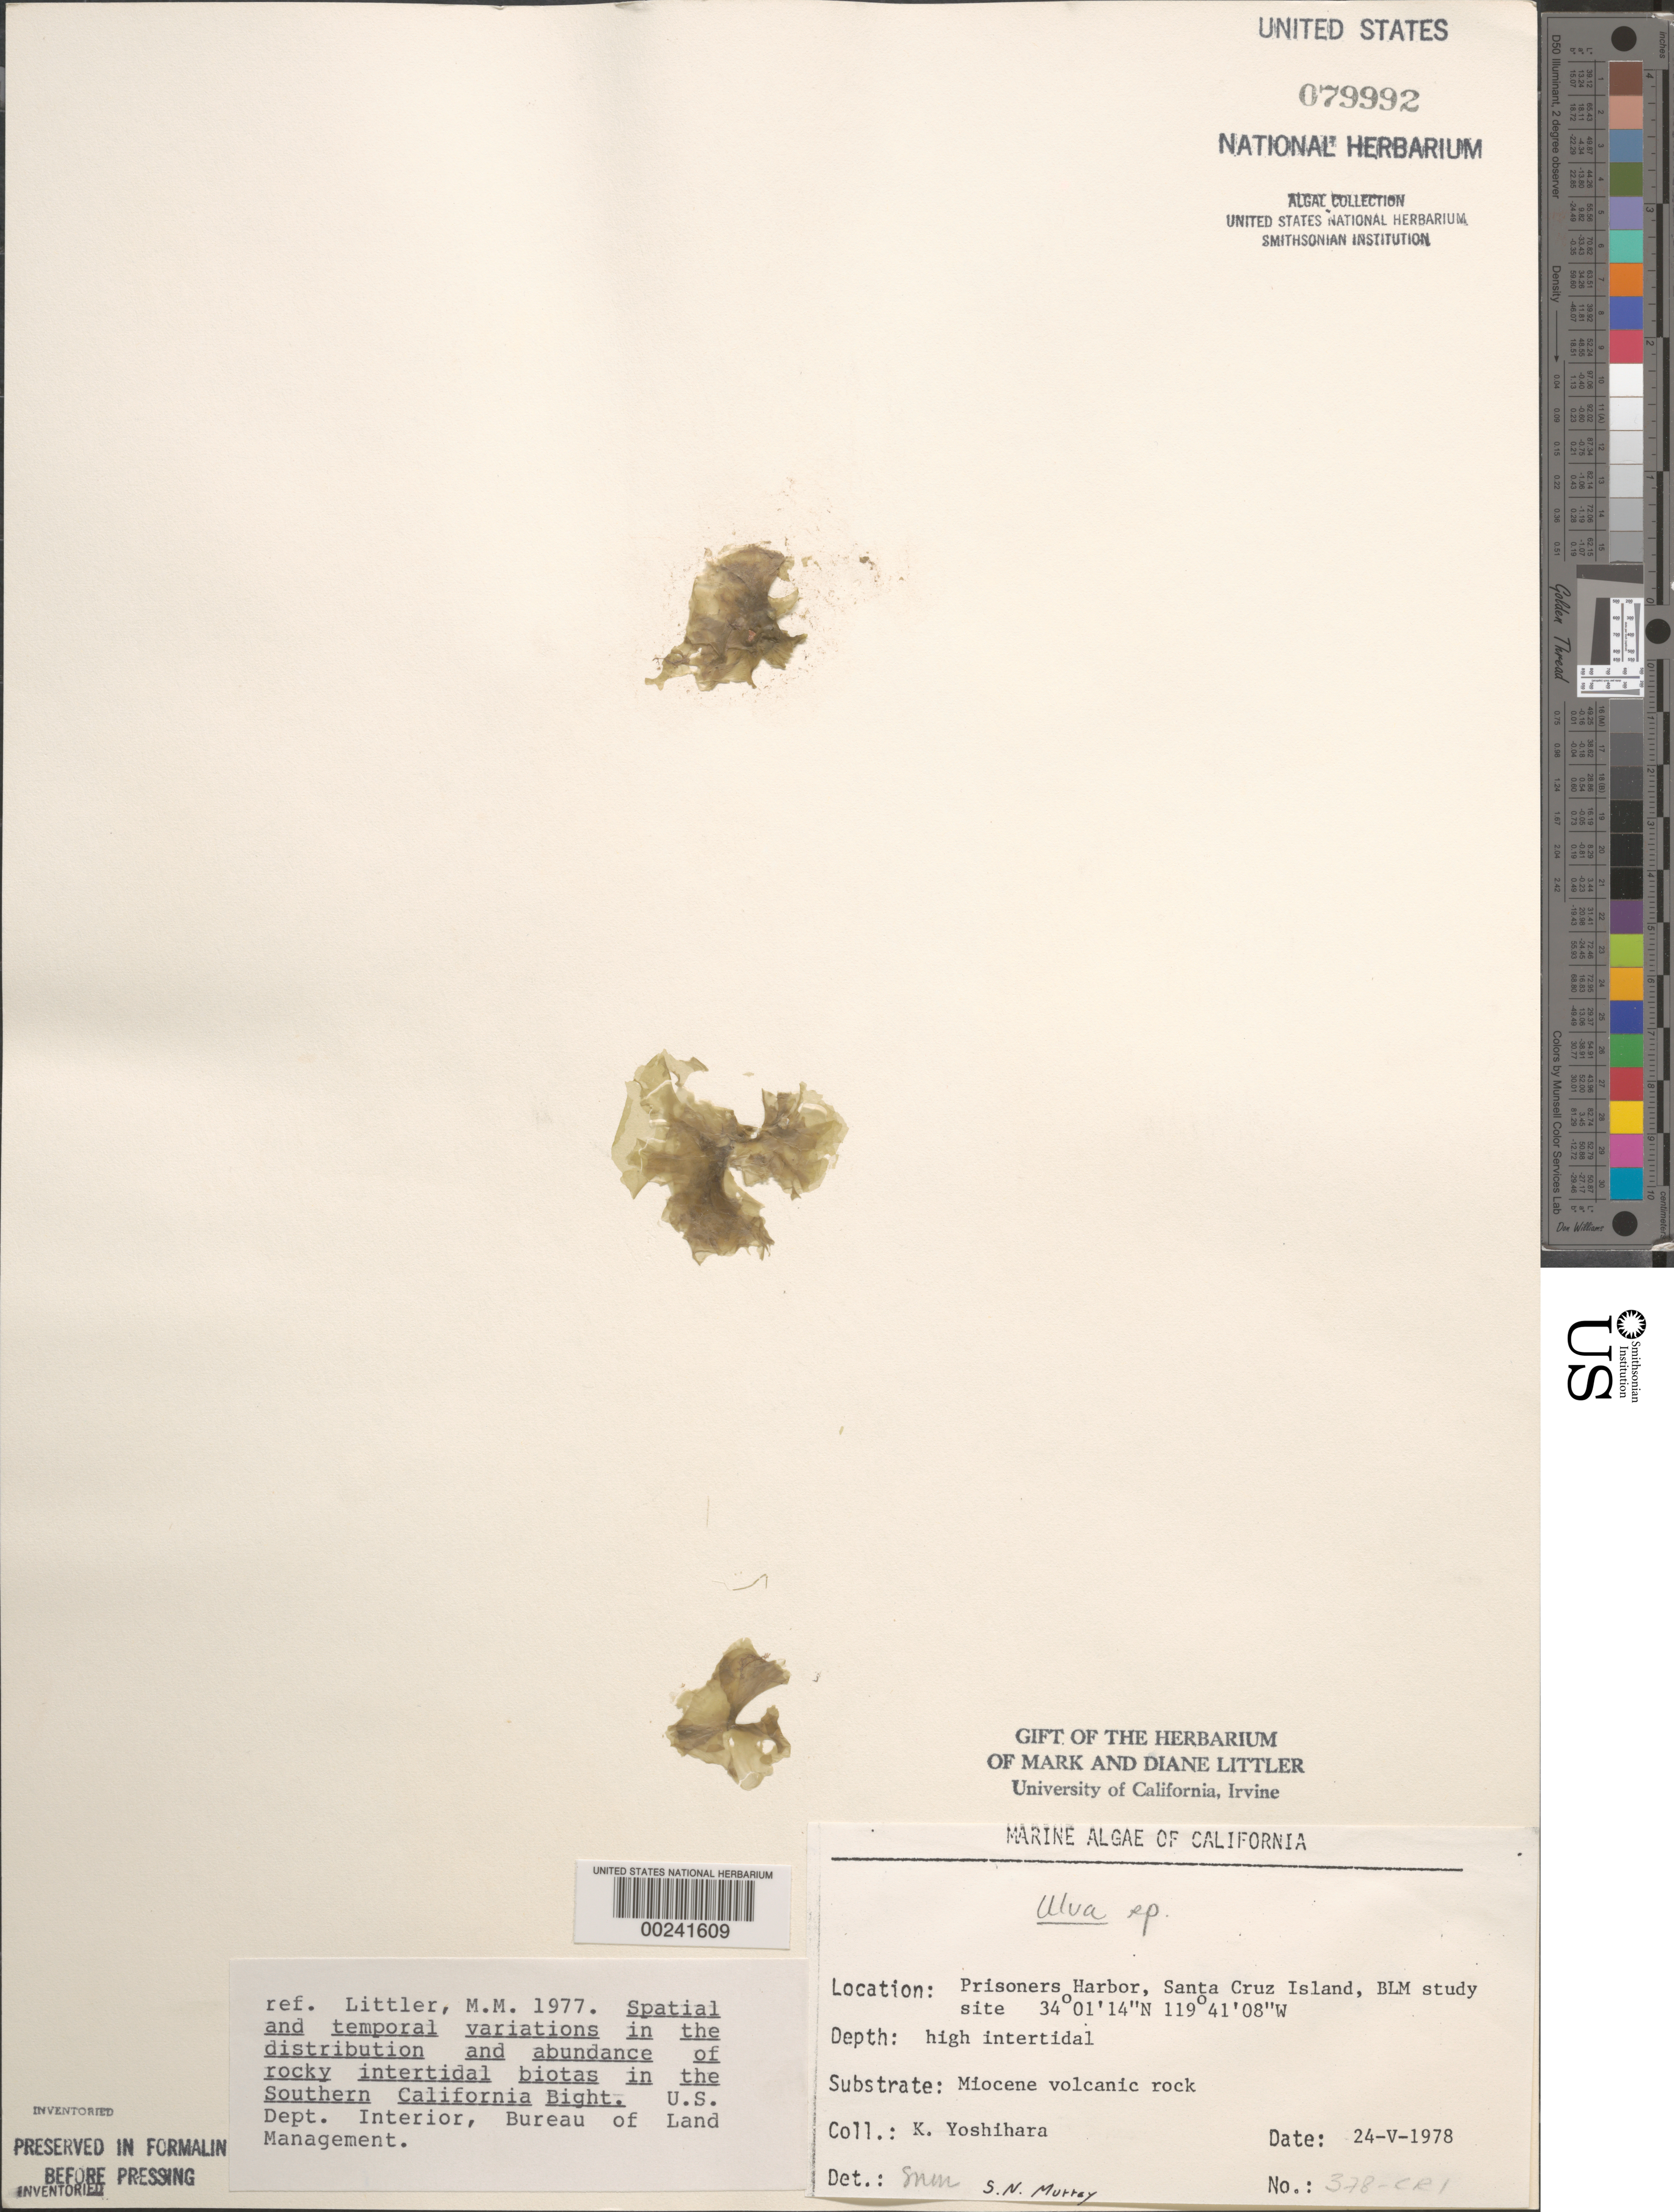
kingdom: Plantae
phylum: Chlorophyta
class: Ulvophyceae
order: Ulvales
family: Ulvaceae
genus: Ulva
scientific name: Ulva sp.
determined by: Murray, S. N.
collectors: K. Yoshihara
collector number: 378-cri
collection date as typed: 24 May 1978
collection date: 1978-05-24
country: United States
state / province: California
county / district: Santa Barbara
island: Santa Cruz Island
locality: Prisoners Harbor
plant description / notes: BLM-SOCALBIGHT Rocky Intertidal Survey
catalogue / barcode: US 79992